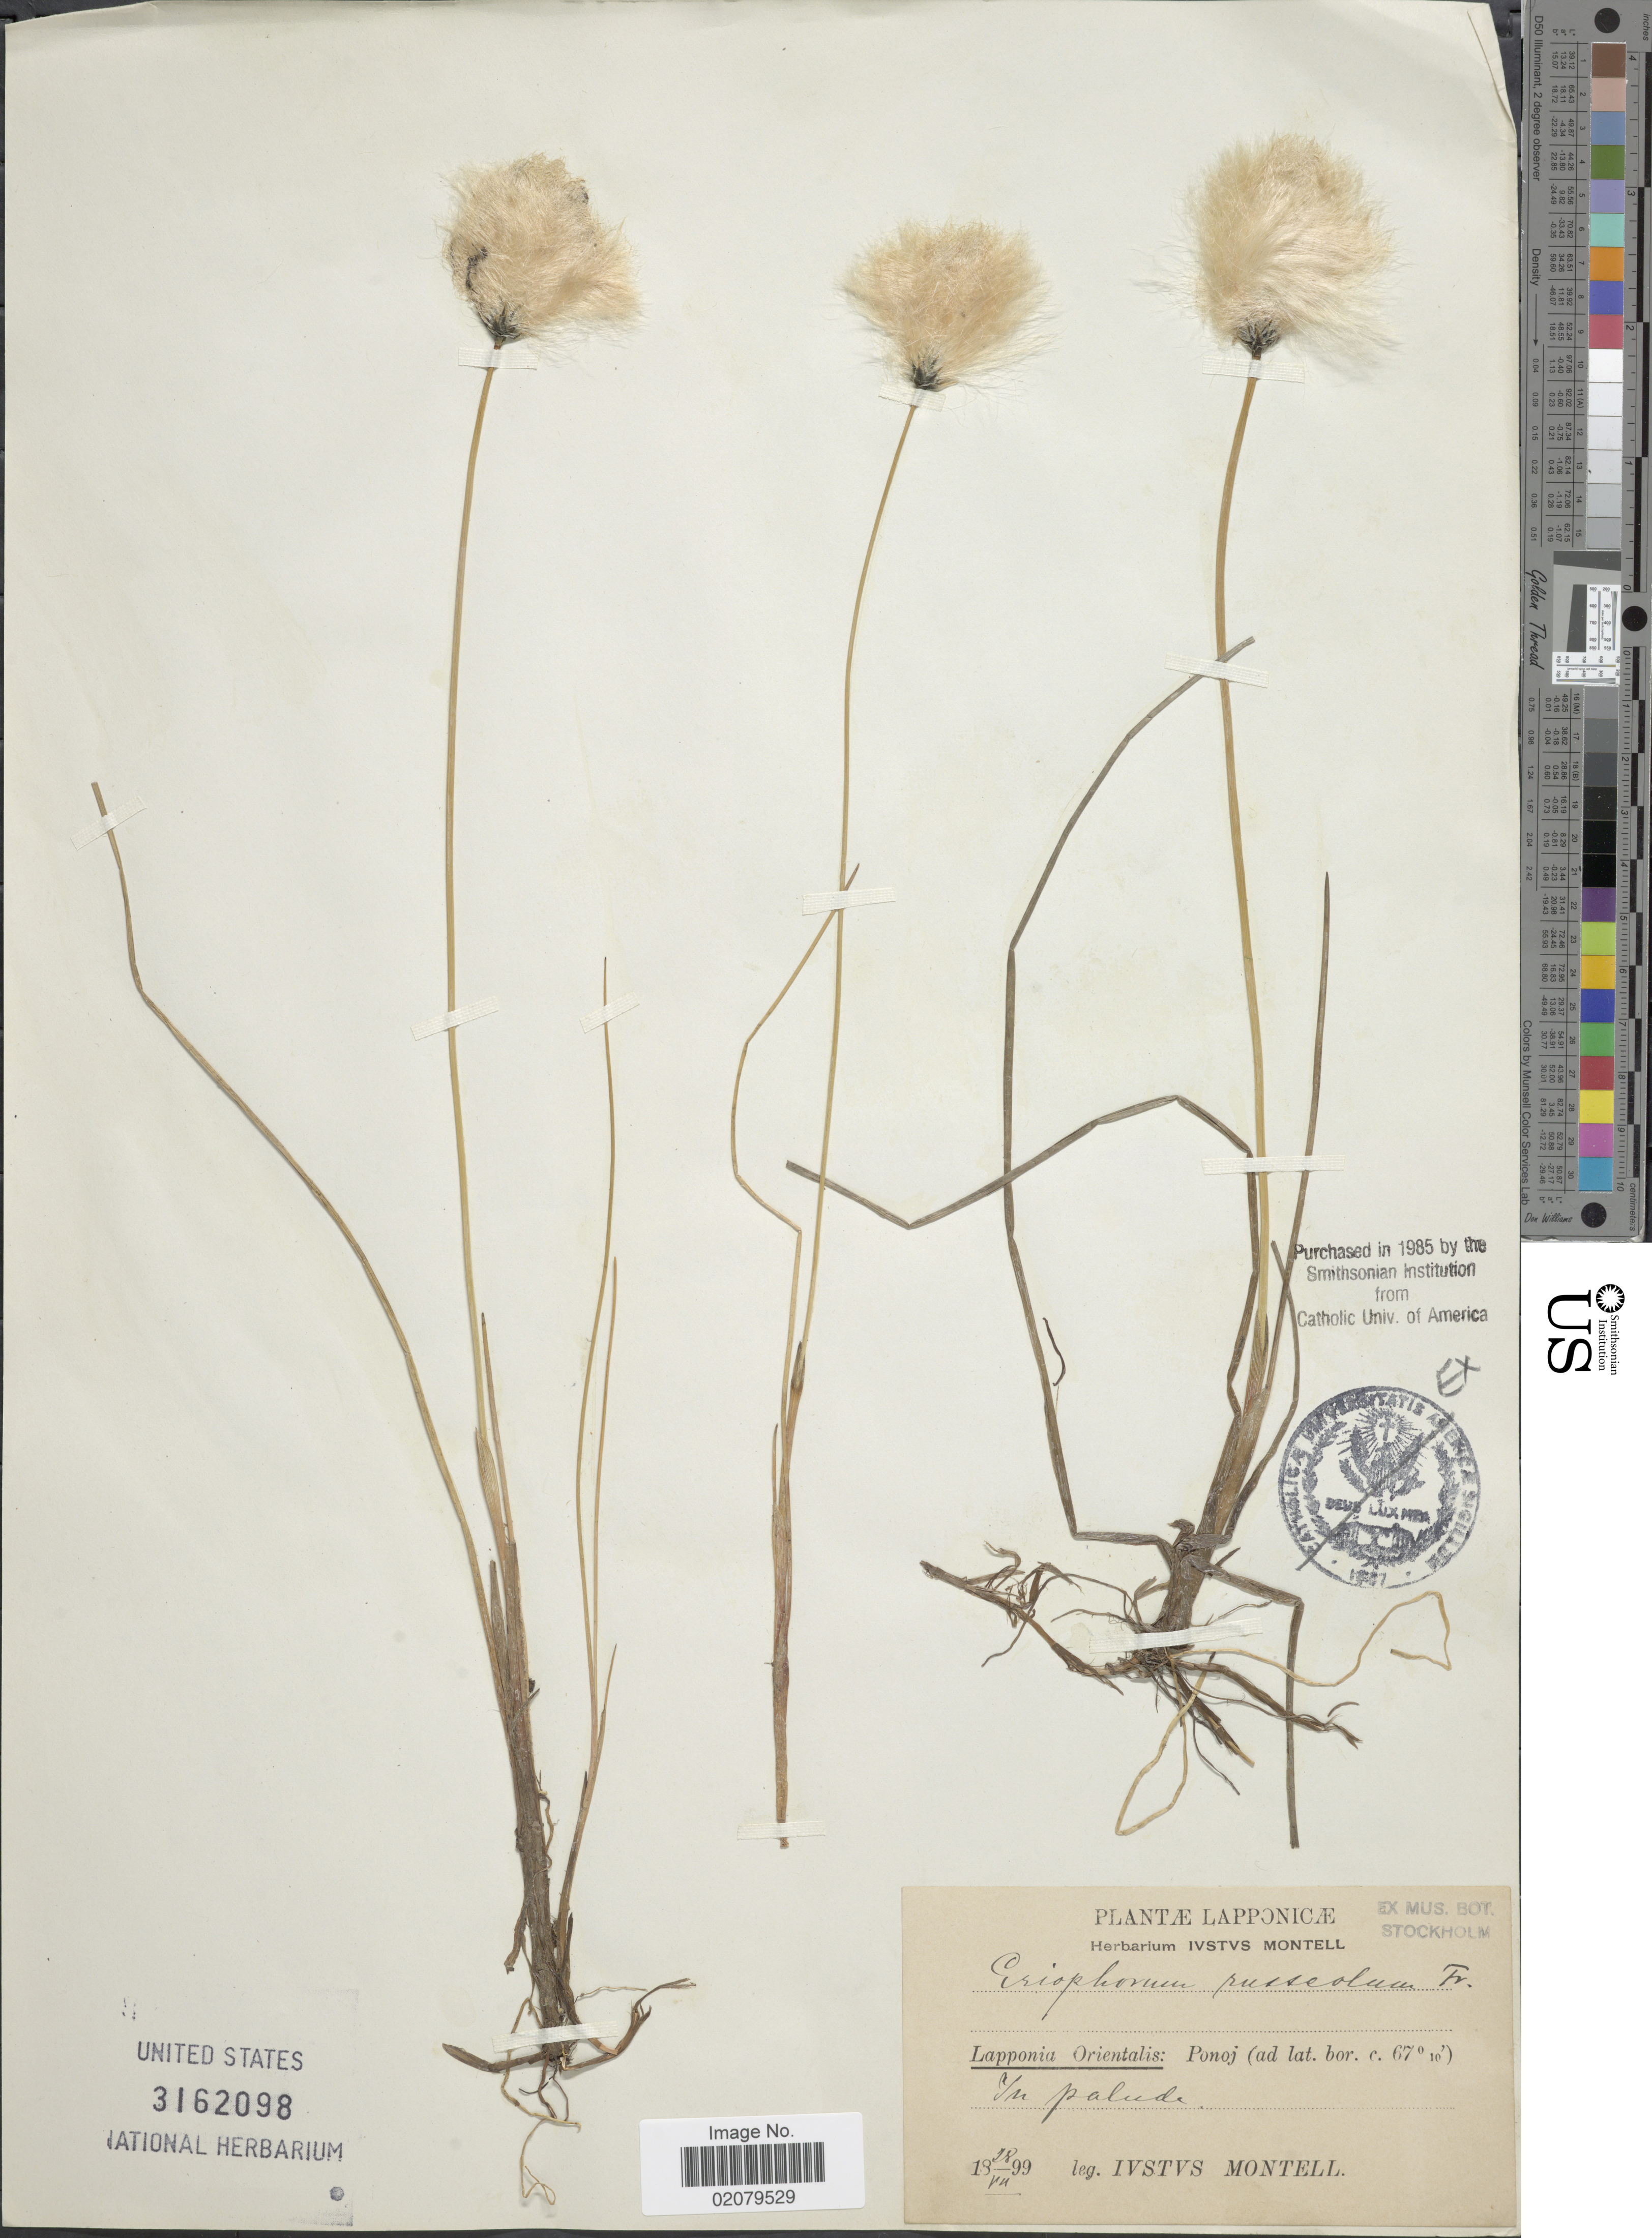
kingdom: Plantae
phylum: Tracheophyta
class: Liliopsida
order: Poales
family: Cyperaceae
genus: Eriophorum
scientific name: Eriophorum chamissonis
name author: C.A. Mey.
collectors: I. Montell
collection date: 1899-07-28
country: Finland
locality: Lapponi Orientalis: Ponoj, In palude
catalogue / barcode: US 3162098